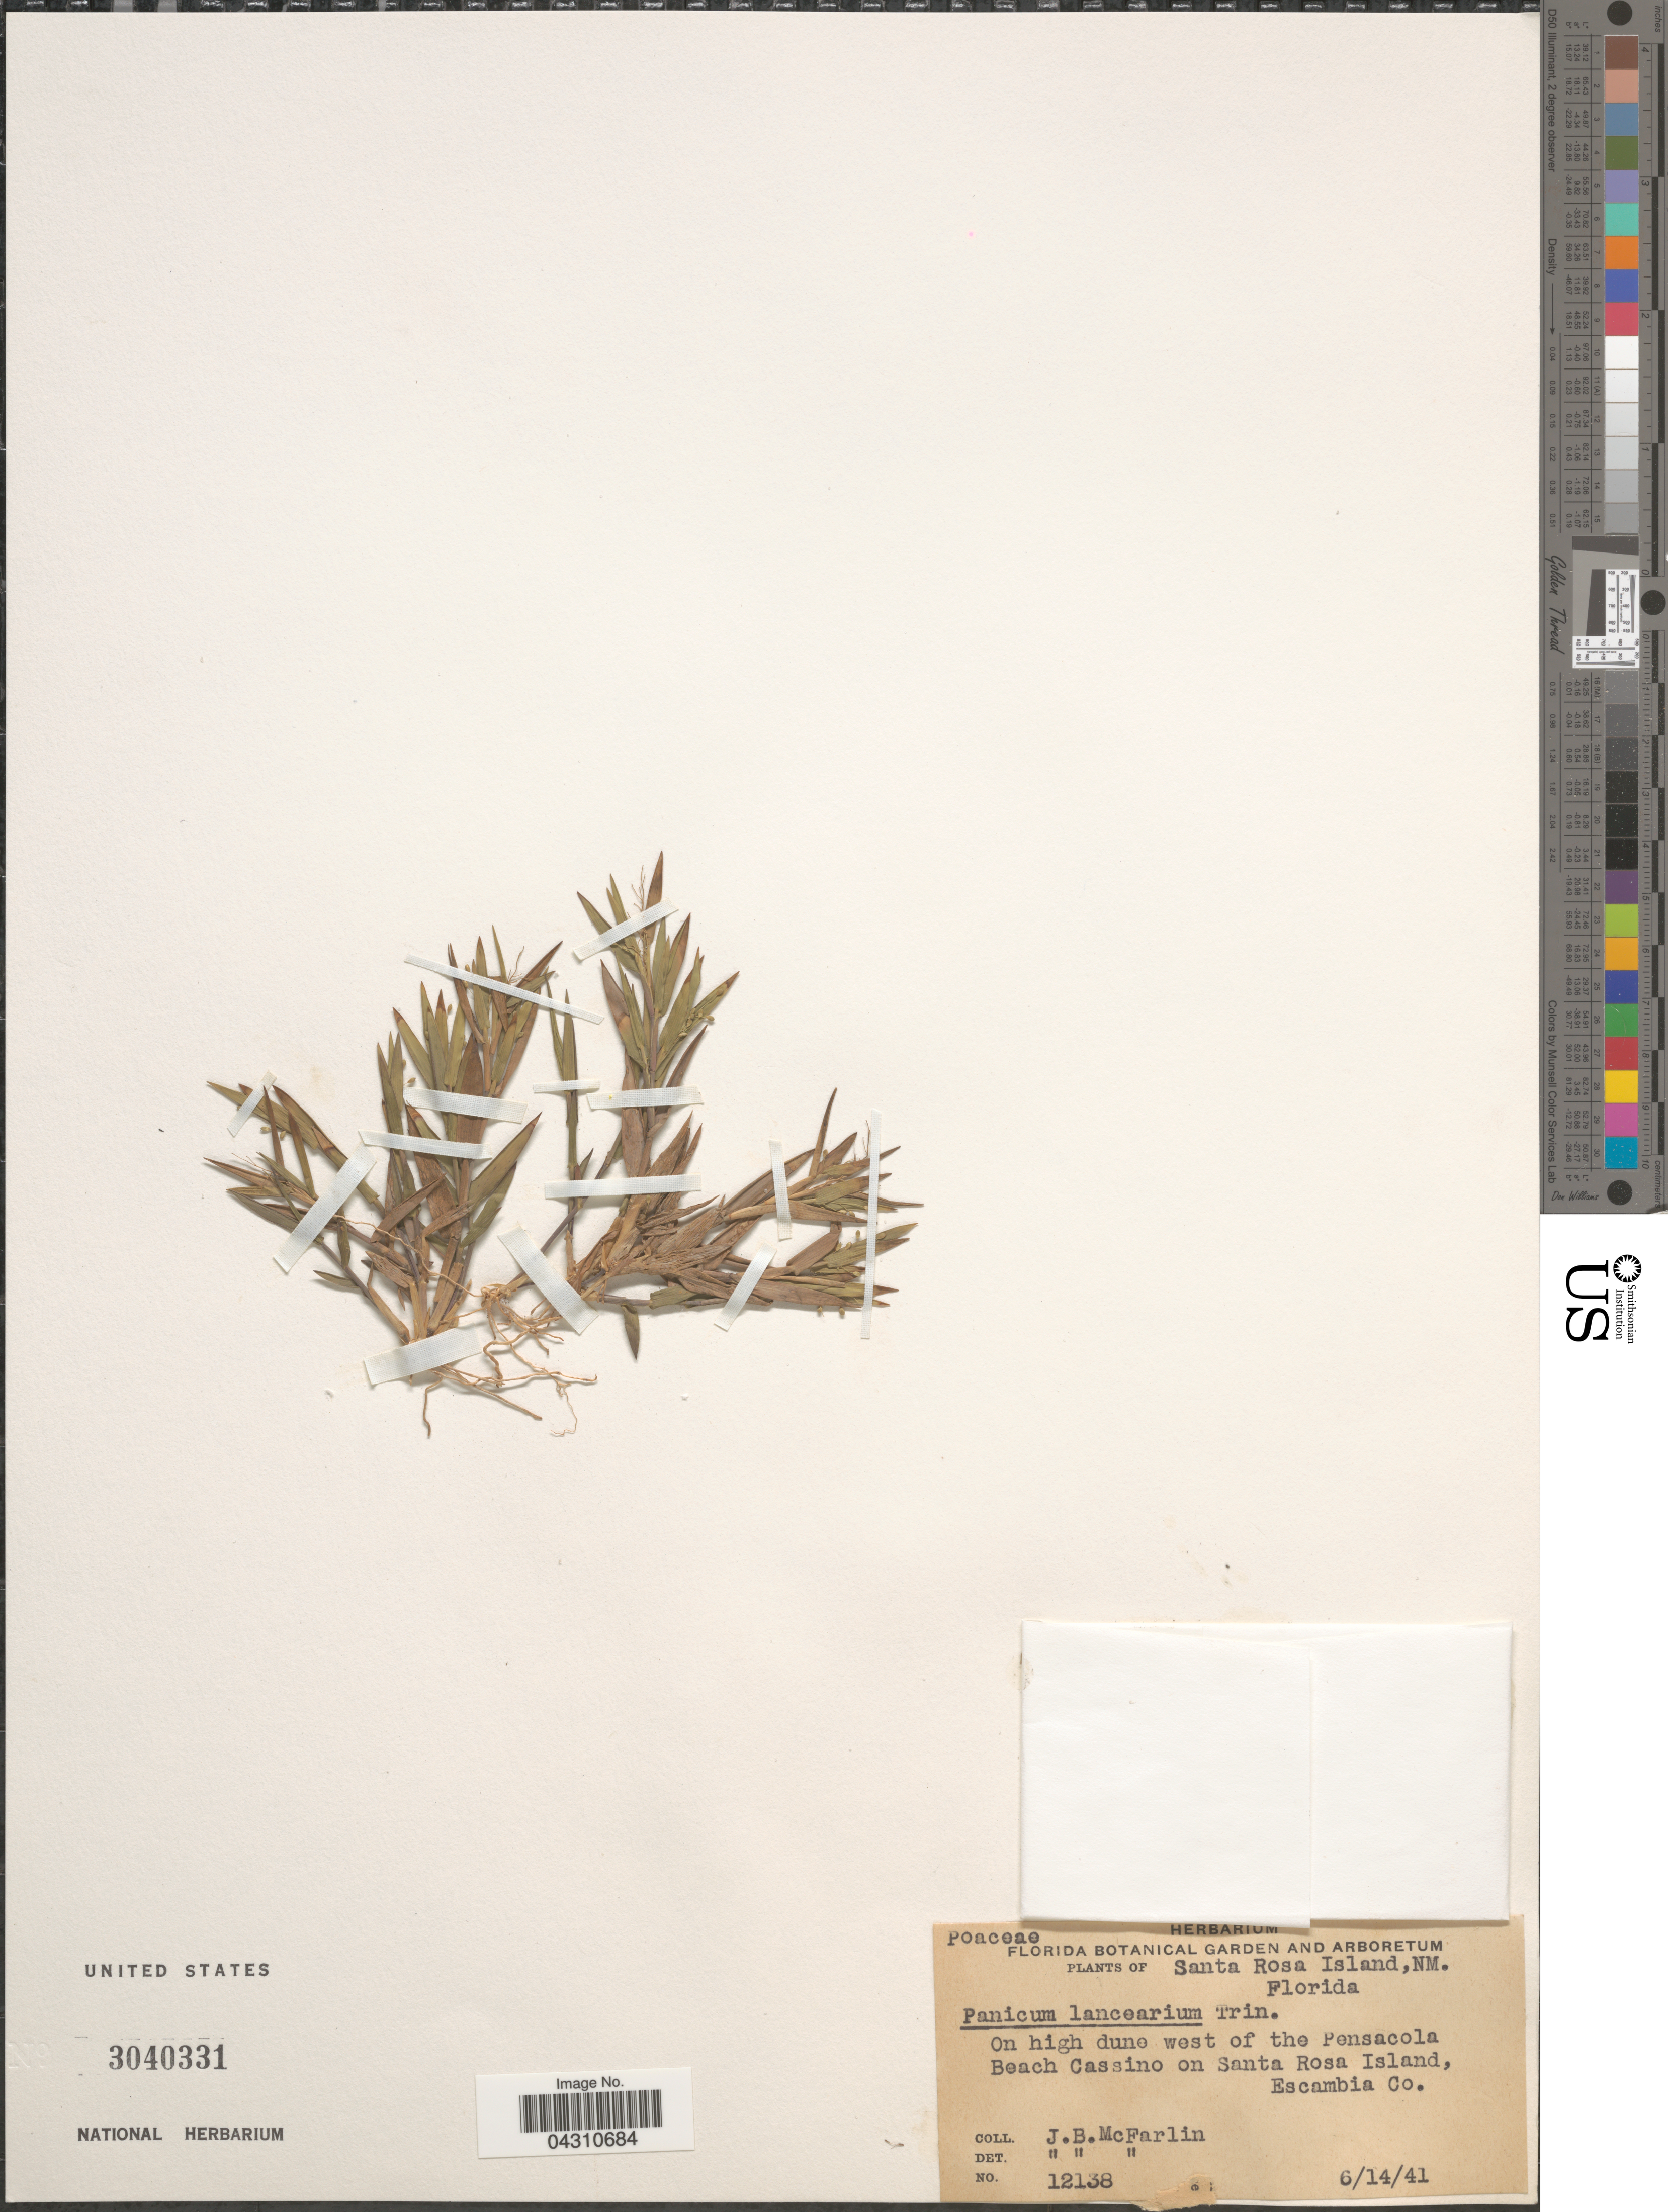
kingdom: Plantae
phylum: Tracheophyta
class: Liliopsida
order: Poales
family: Poaceae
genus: Dichanthelium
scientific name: Dichanthelium portoricense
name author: (Desv. ex Ham.) B.F. Hansen & Wunderlin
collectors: J. McFarlin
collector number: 12138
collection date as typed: Transcribed d/m/y: 14/6/41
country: United States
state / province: Florida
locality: Santa Rosa Island, NM. On high dune west of the Pesacola Beach Cassino on Santa Rosa Island, Escambia Co.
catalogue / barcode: US 3040331